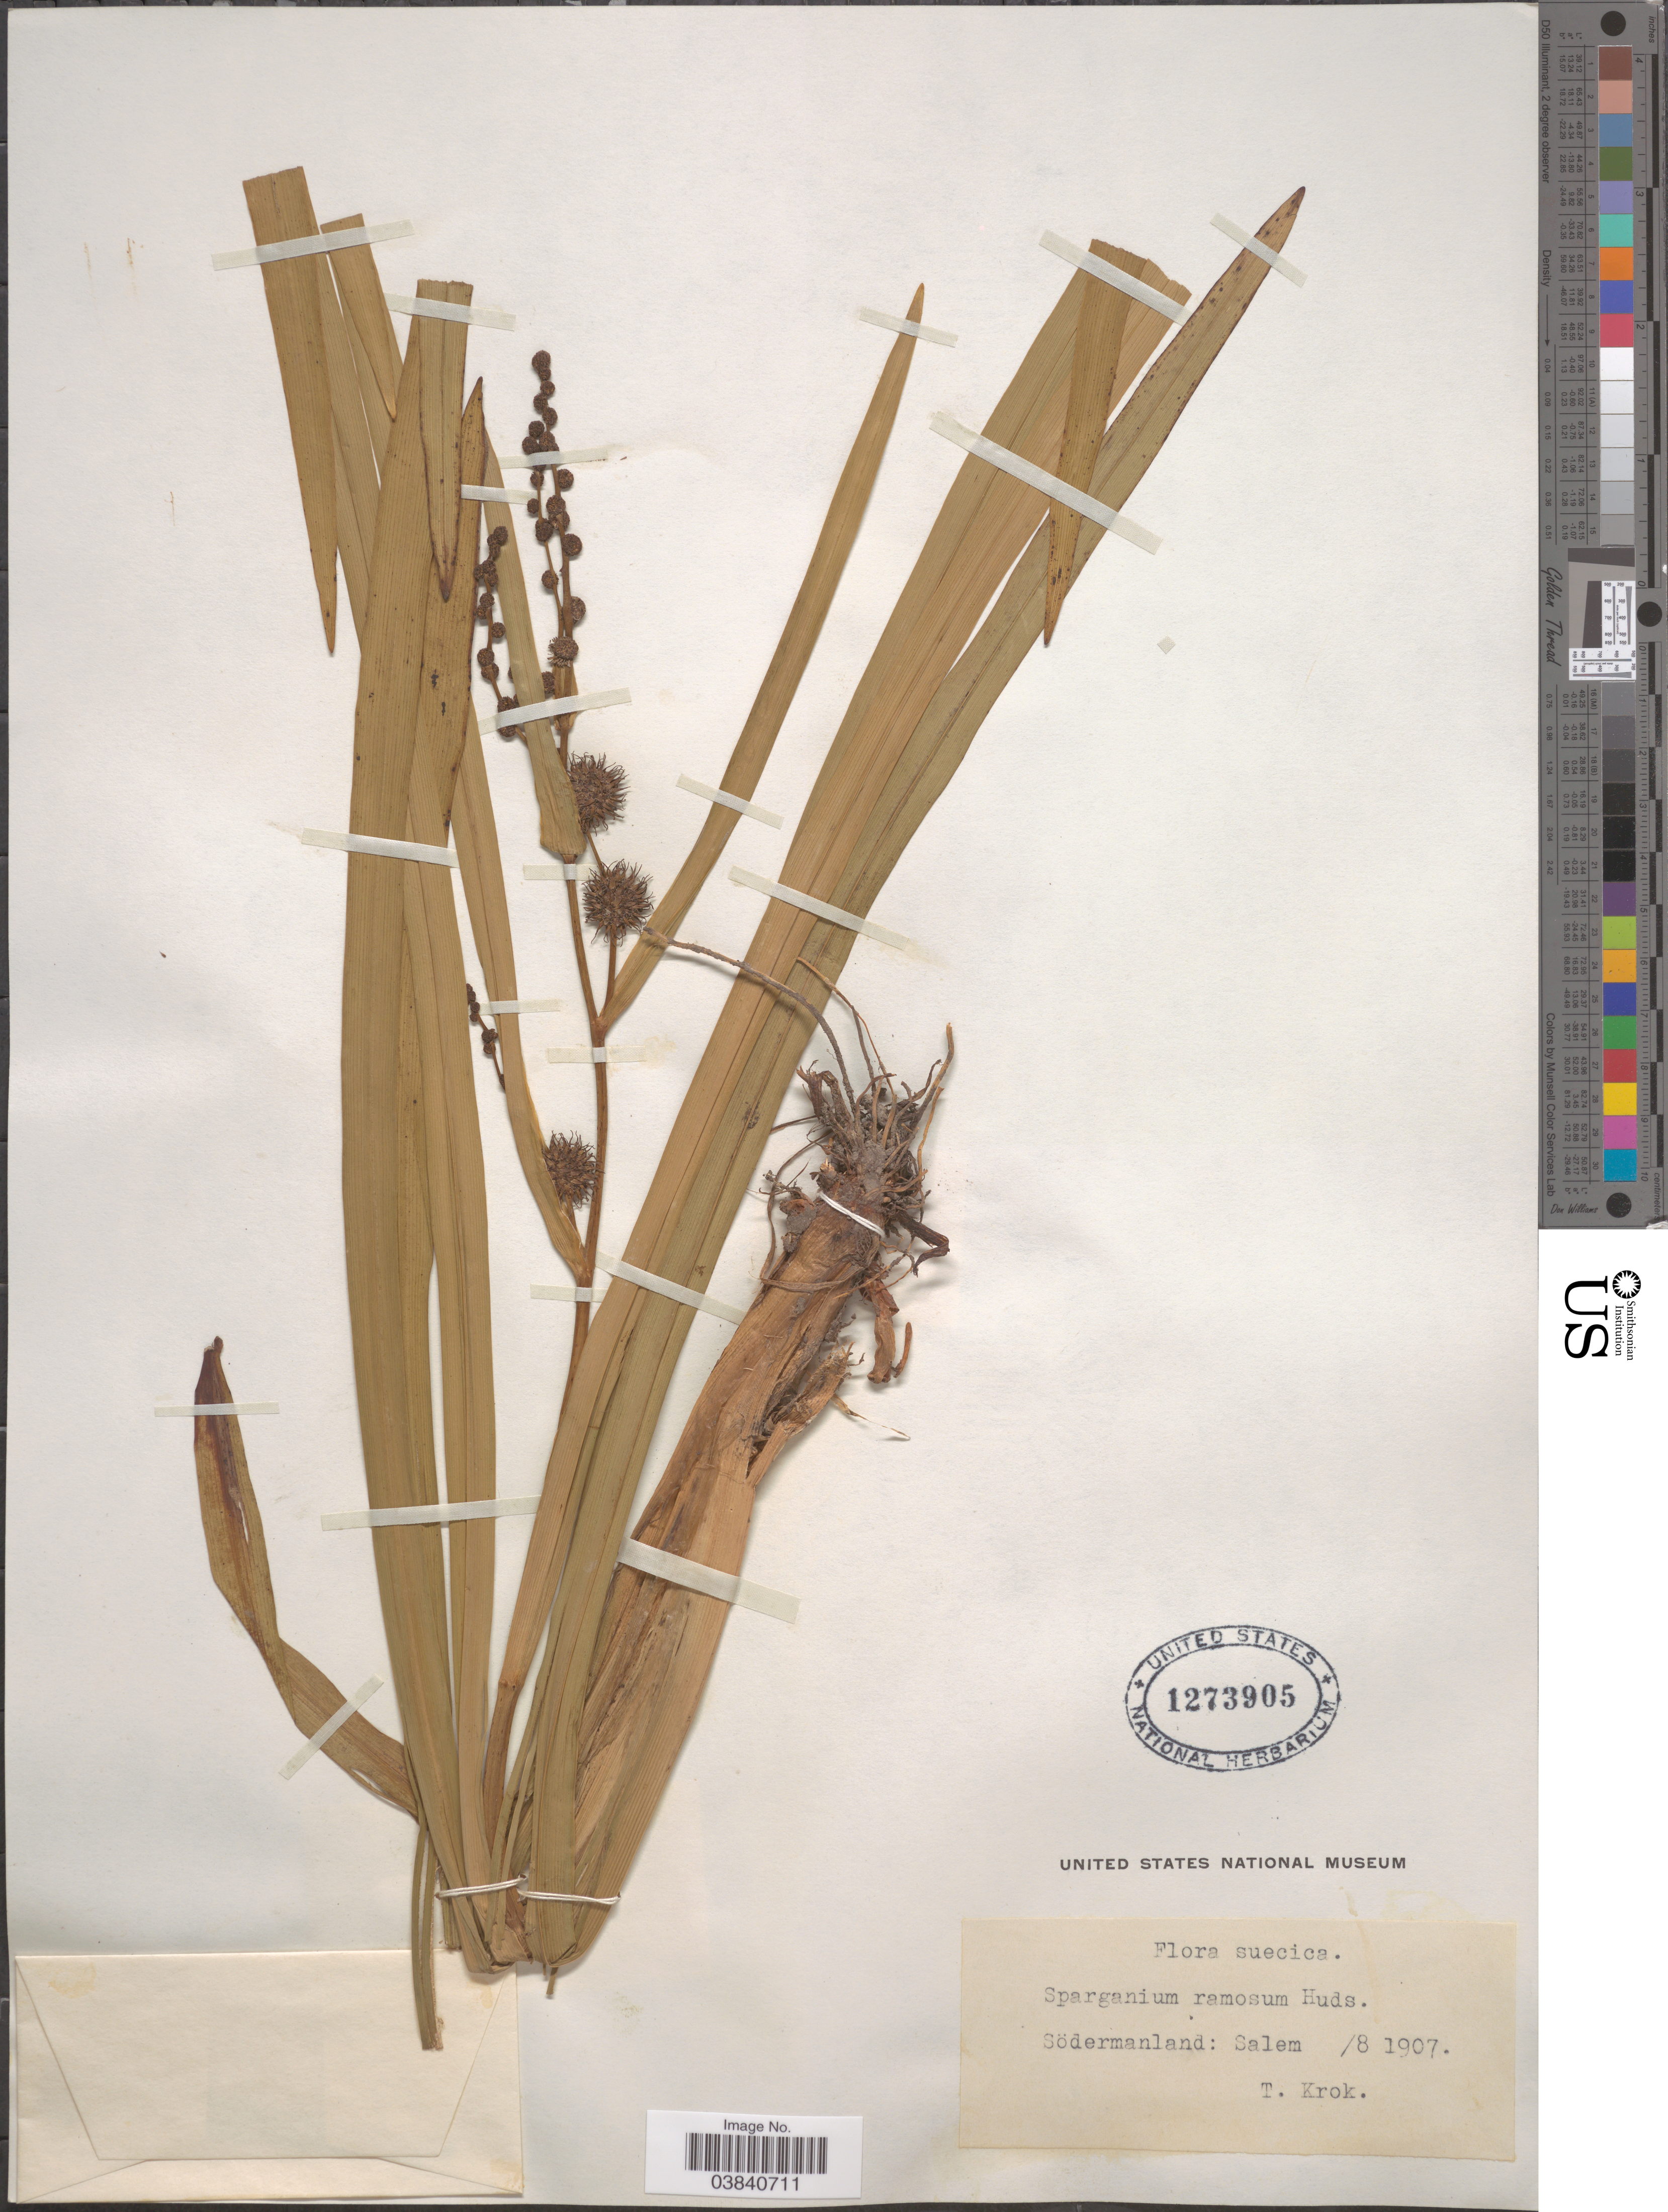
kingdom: Plantae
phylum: Tracheophyta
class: Liliopsida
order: Poales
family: Typhaceae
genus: Sparganium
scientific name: Sparganium ramosum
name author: Huds.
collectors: T. Krok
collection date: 1907-08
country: Sweden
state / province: Sodermanland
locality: Suecica. Södermanland: Salem.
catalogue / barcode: US 1273905